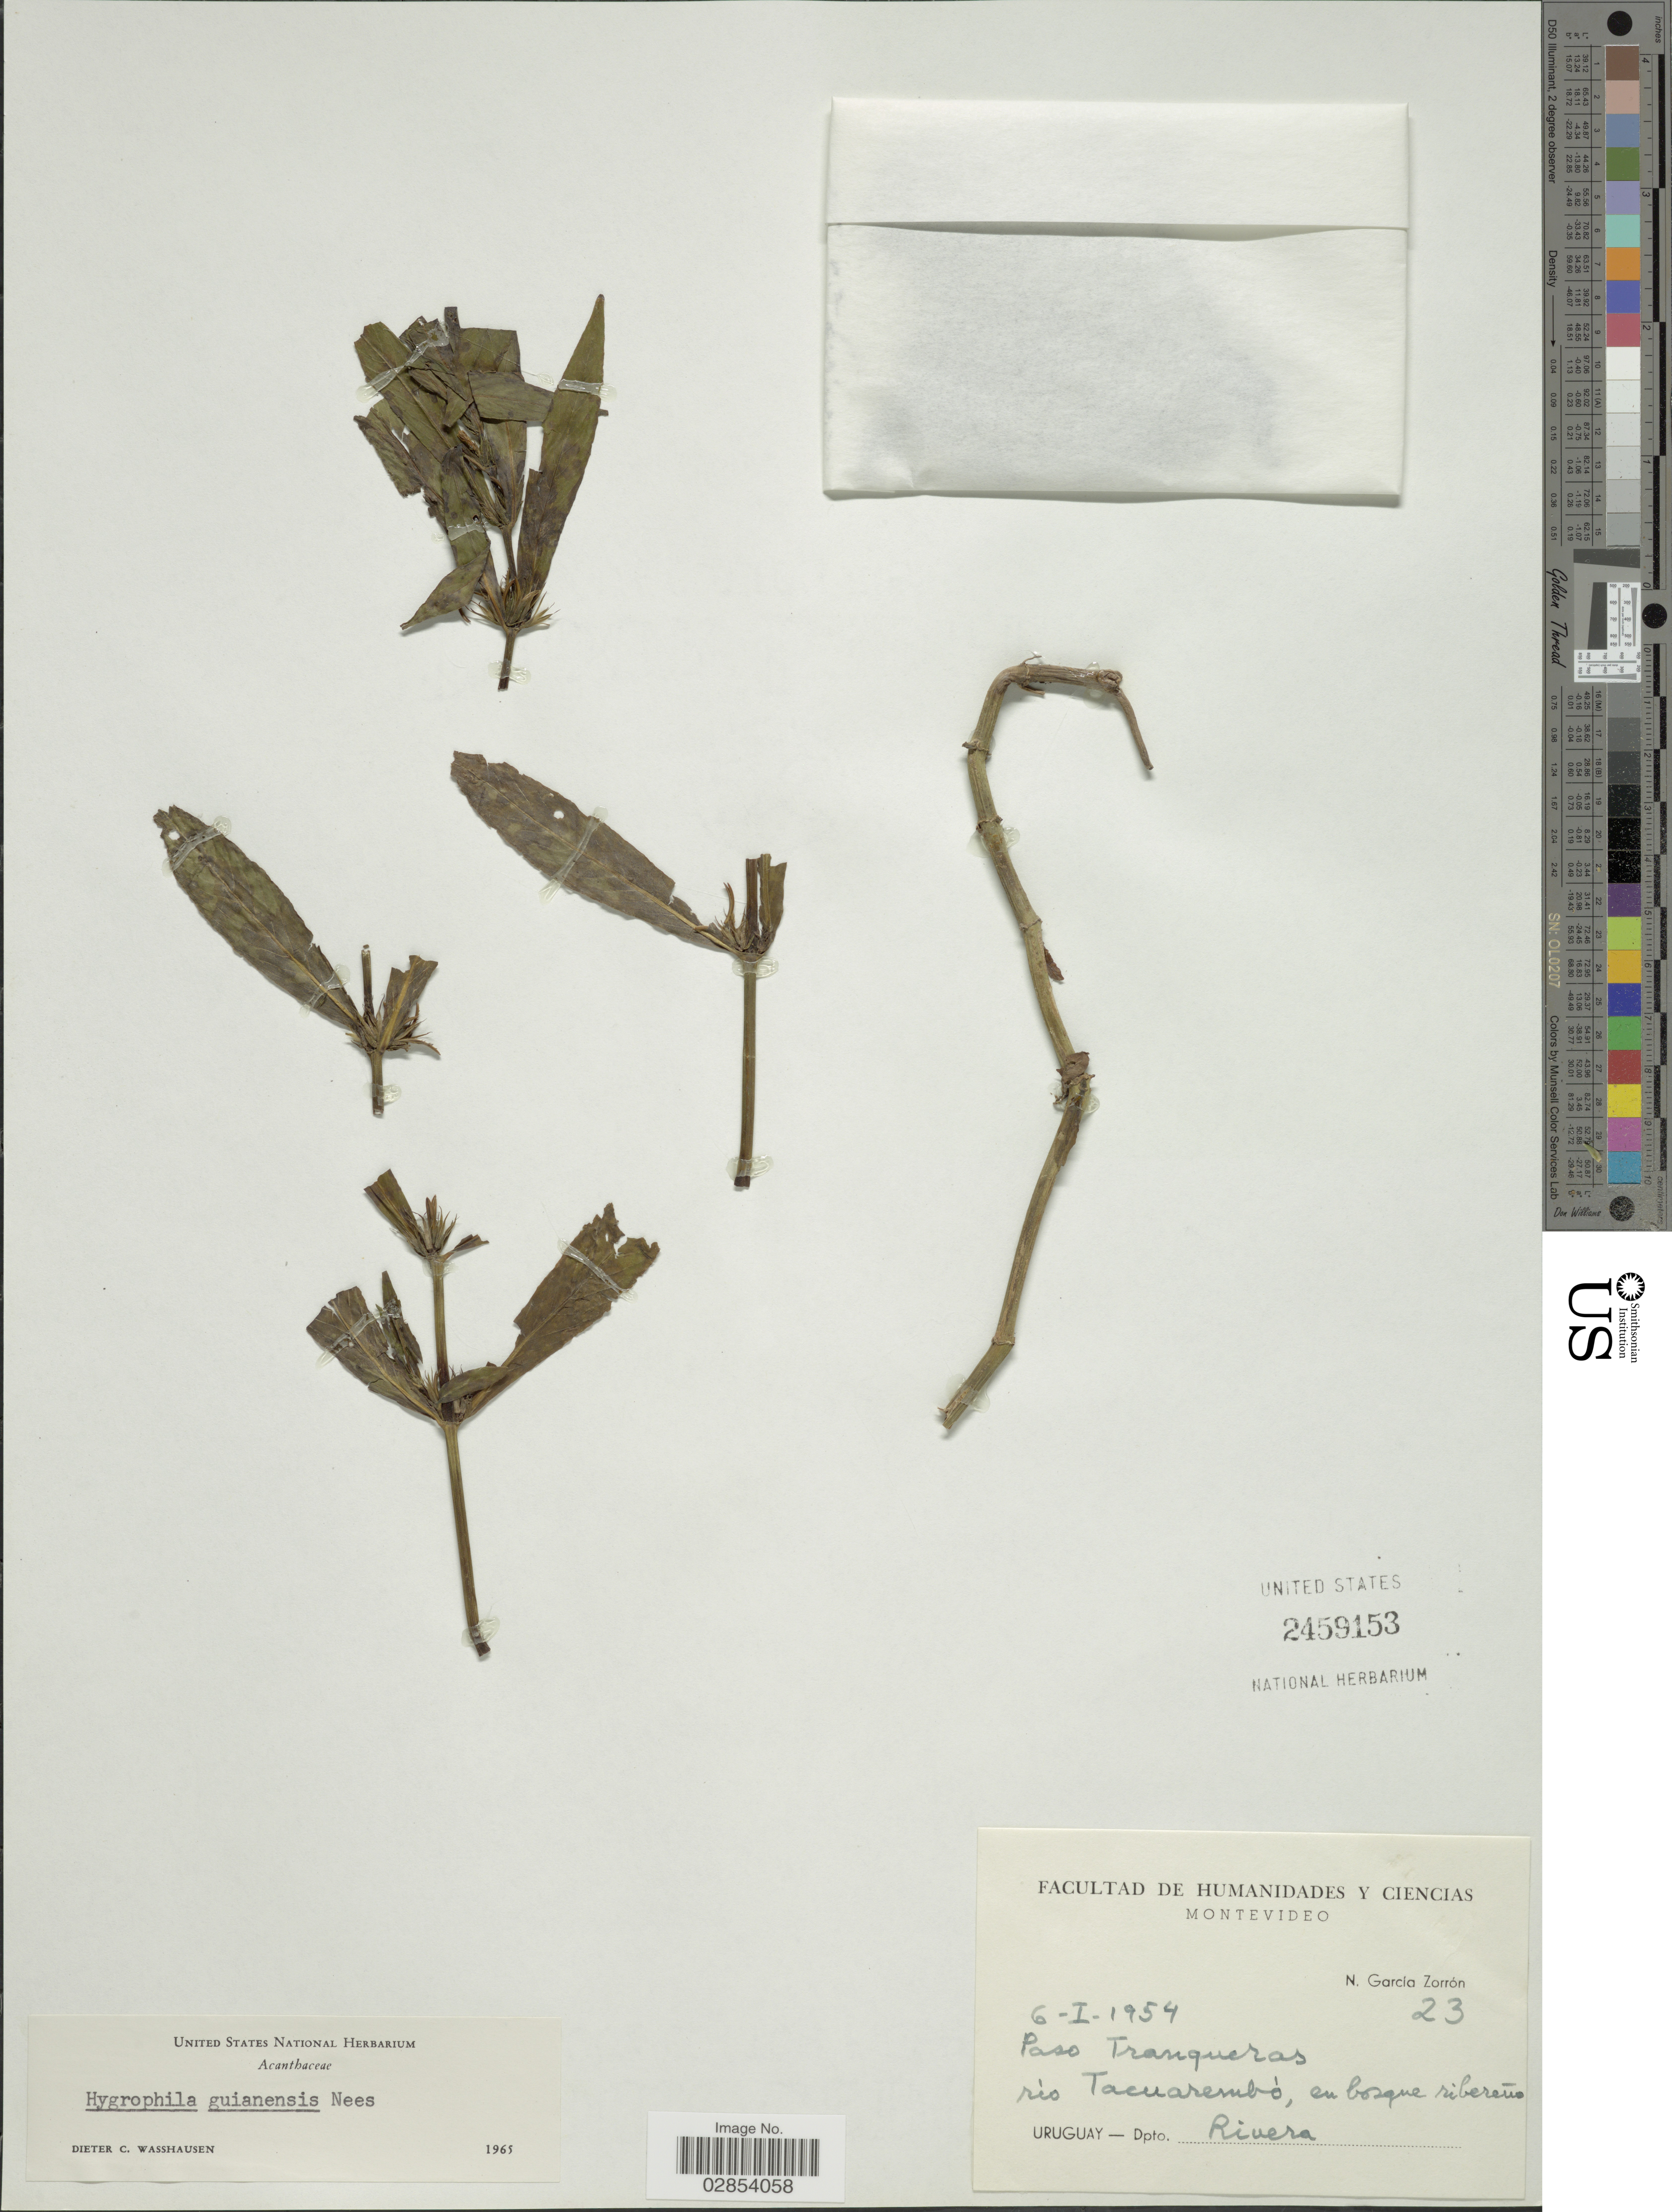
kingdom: Plantae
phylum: Tracheophyta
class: Magnoliopsida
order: Lamiales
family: Acanthaceae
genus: Hygrophila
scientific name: Hygrophila costata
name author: Nees & T. Nees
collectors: N. Garcia Zorron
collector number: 23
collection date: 1954-01-06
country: Uruguay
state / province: Rivera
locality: Paso Tranqueras, rio Tacuarembó, Dpto. Rivera.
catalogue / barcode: US 2459153